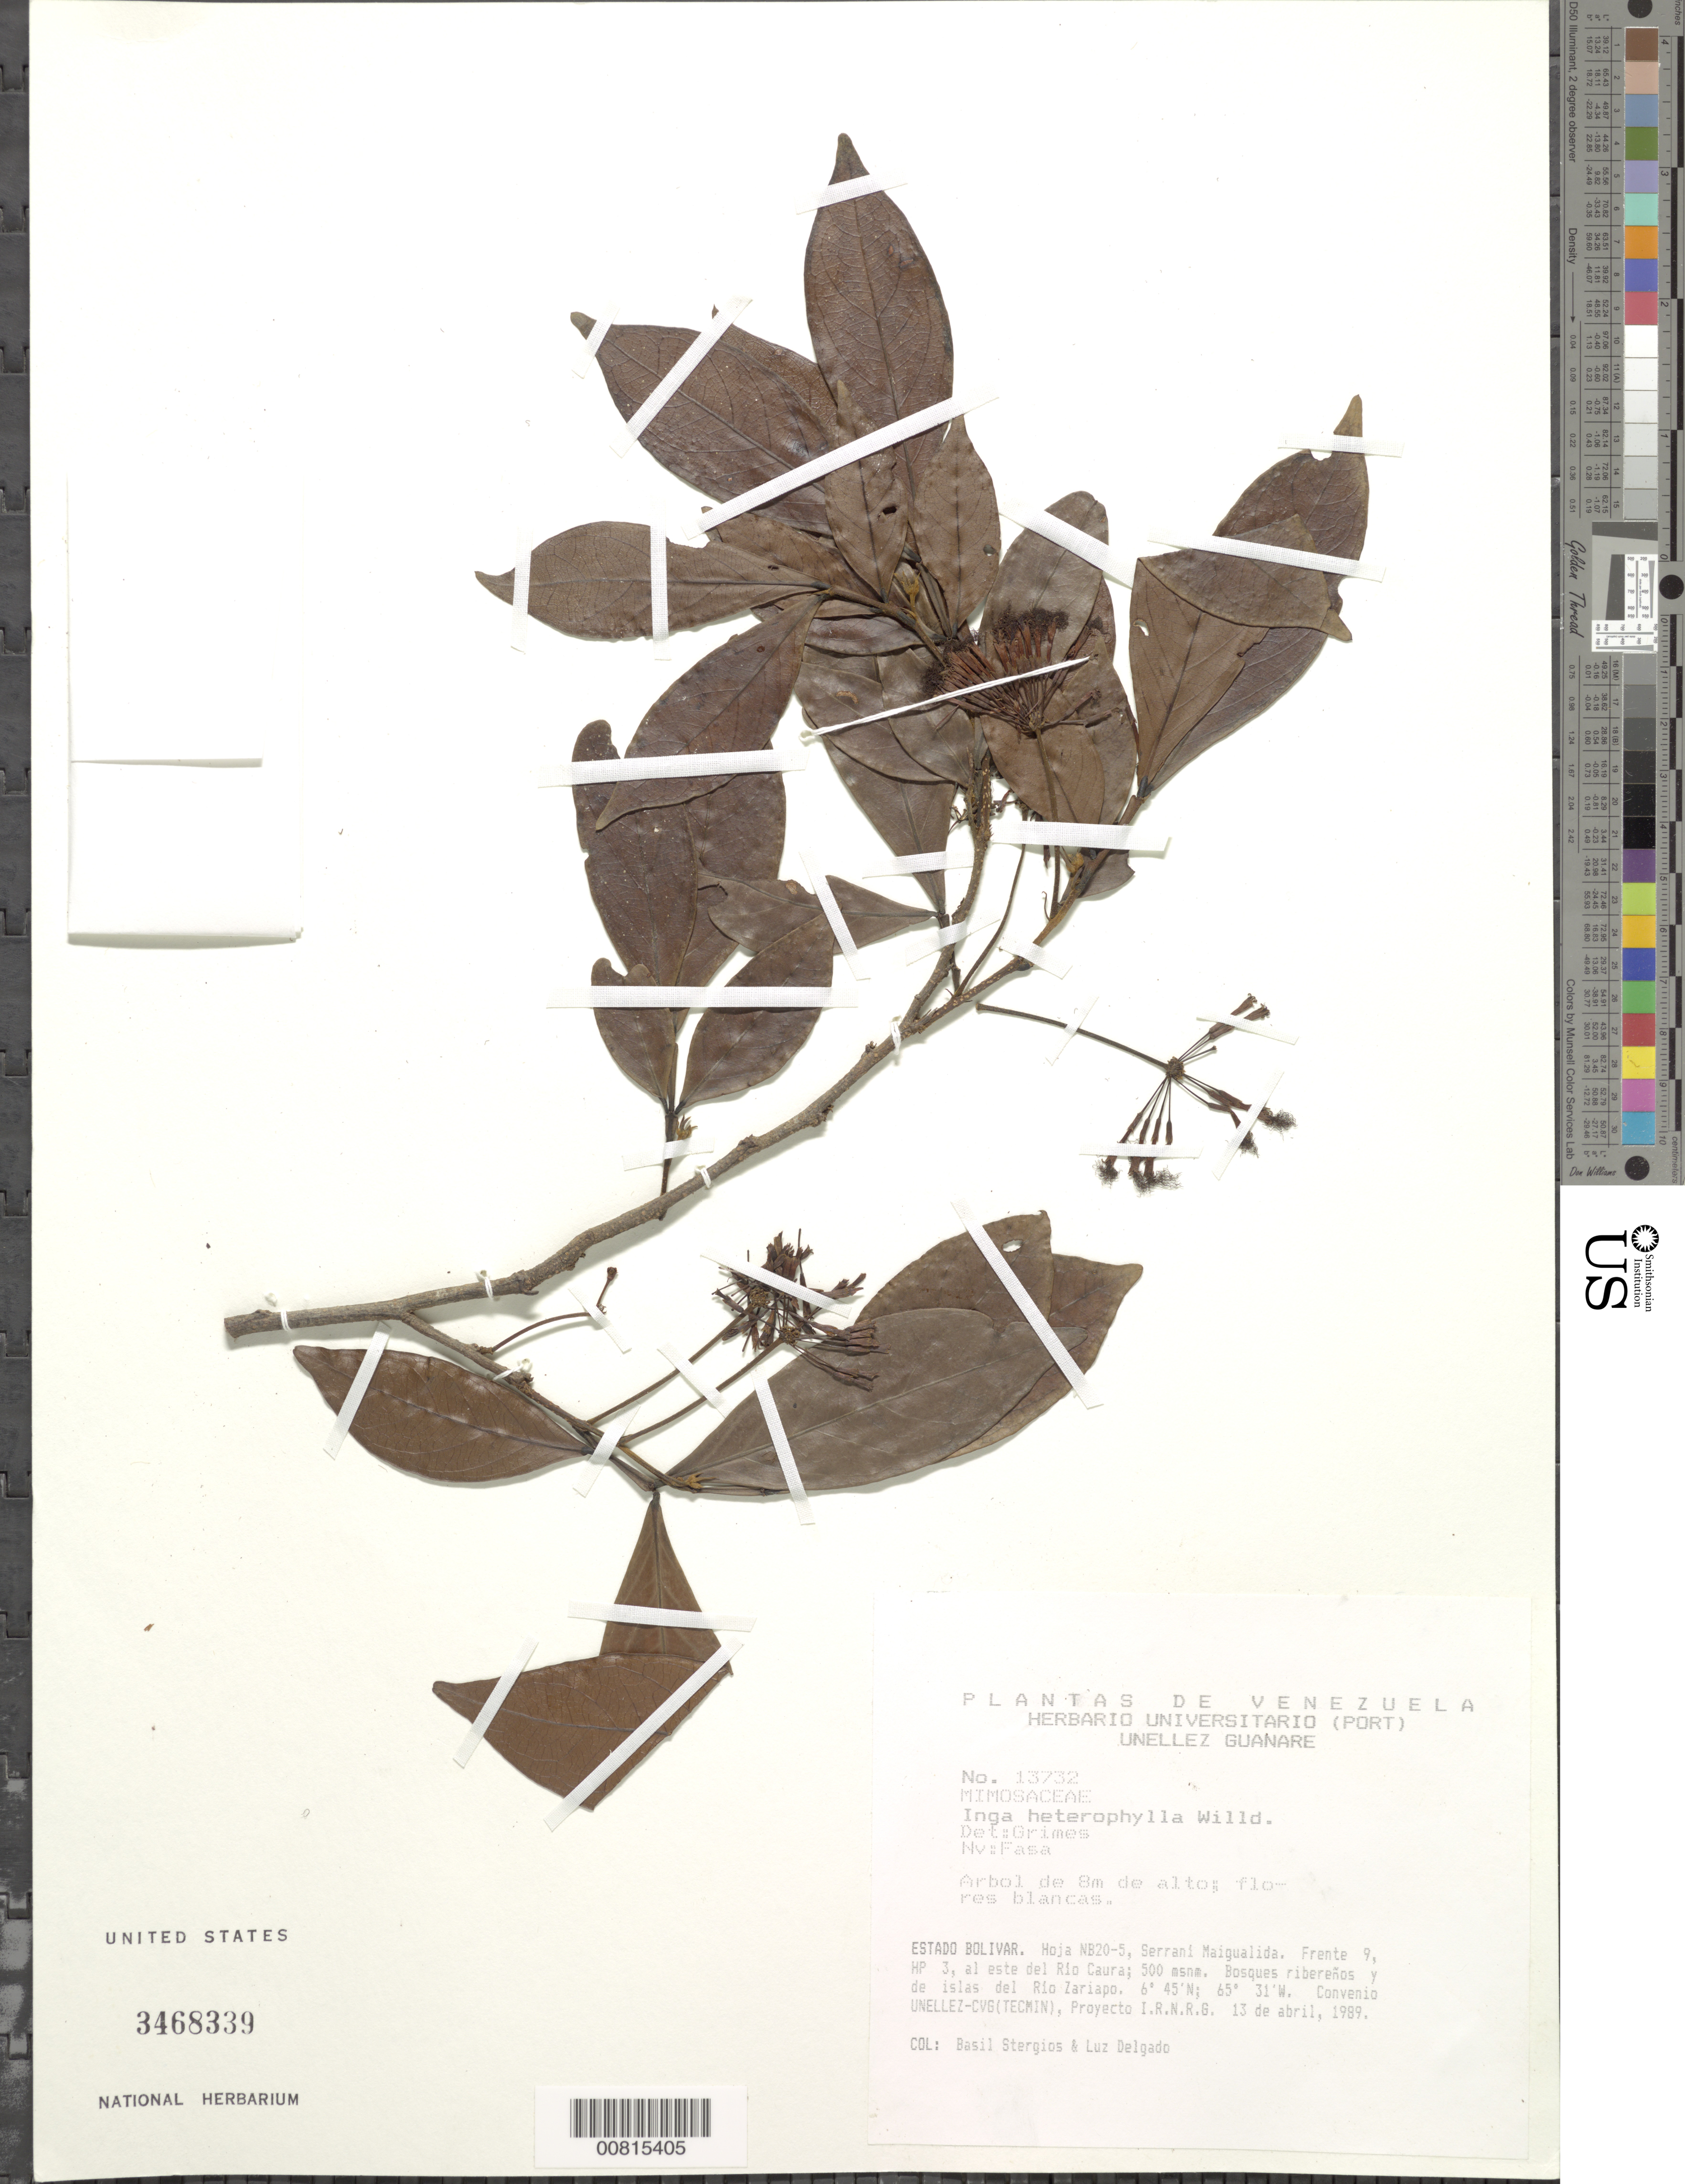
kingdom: Plantae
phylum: Tracheophyta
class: Magnoliopsida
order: Fabales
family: Fabaceae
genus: Inga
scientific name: Inga heterophylla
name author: Willd.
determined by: Grimes, J.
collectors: B. G. Stergios & L. Delgado V.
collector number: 13732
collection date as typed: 13-Apr-89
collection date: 1989-04-13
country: Venezuela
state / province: Bolívar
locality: Serrania Maigualida, E del río Caura, cerca de las riberas del río Zariapo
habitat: Bosques ribereños y de islas del río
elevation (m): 500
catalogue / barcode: US 3468339